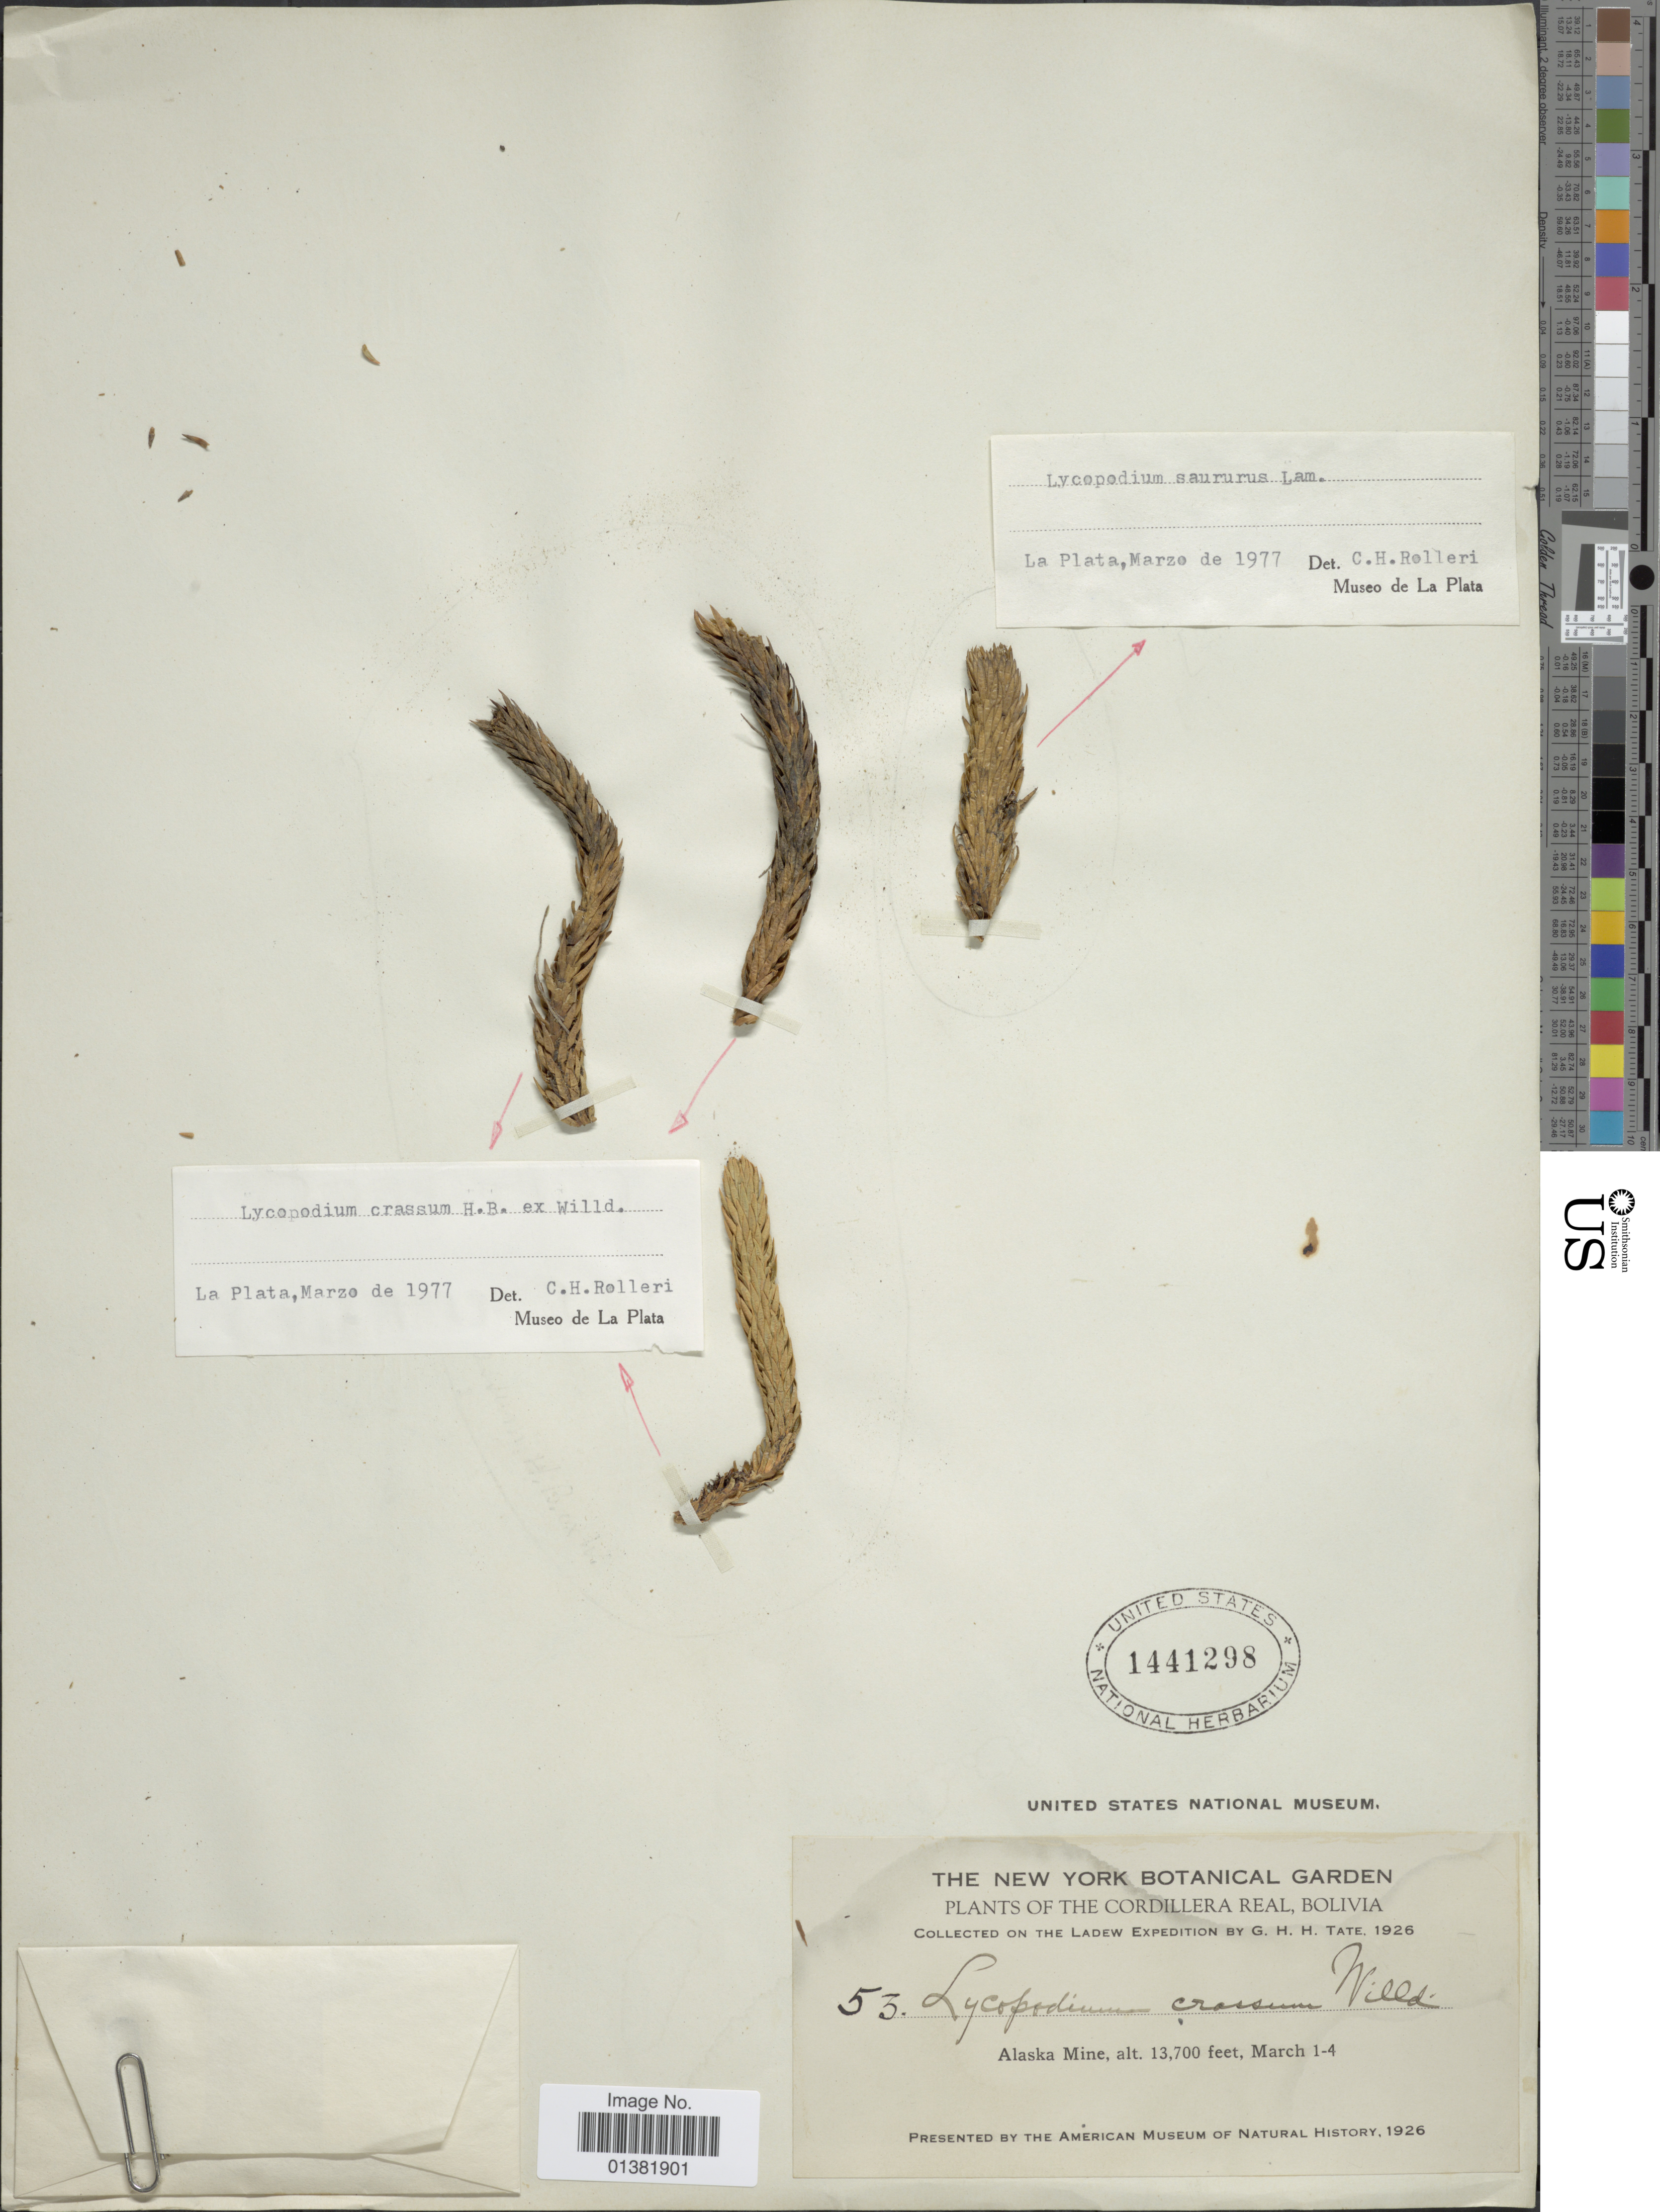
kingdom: Plantae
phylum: Tracheophyta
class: Lycopodiopsida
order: Lycopodiales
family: Lycopodiaceae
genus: Phlegmariurus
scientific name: Phlegmariurus crassus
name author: (Humb. & Bonpl. ex Willd.) B. Øllg.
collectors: G. Tate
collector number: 53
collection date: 1926-03-01/1926-03-04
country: Bolivia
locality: Cordillera Real, Alaska Mine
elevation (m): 4176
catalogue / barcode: US 1441298